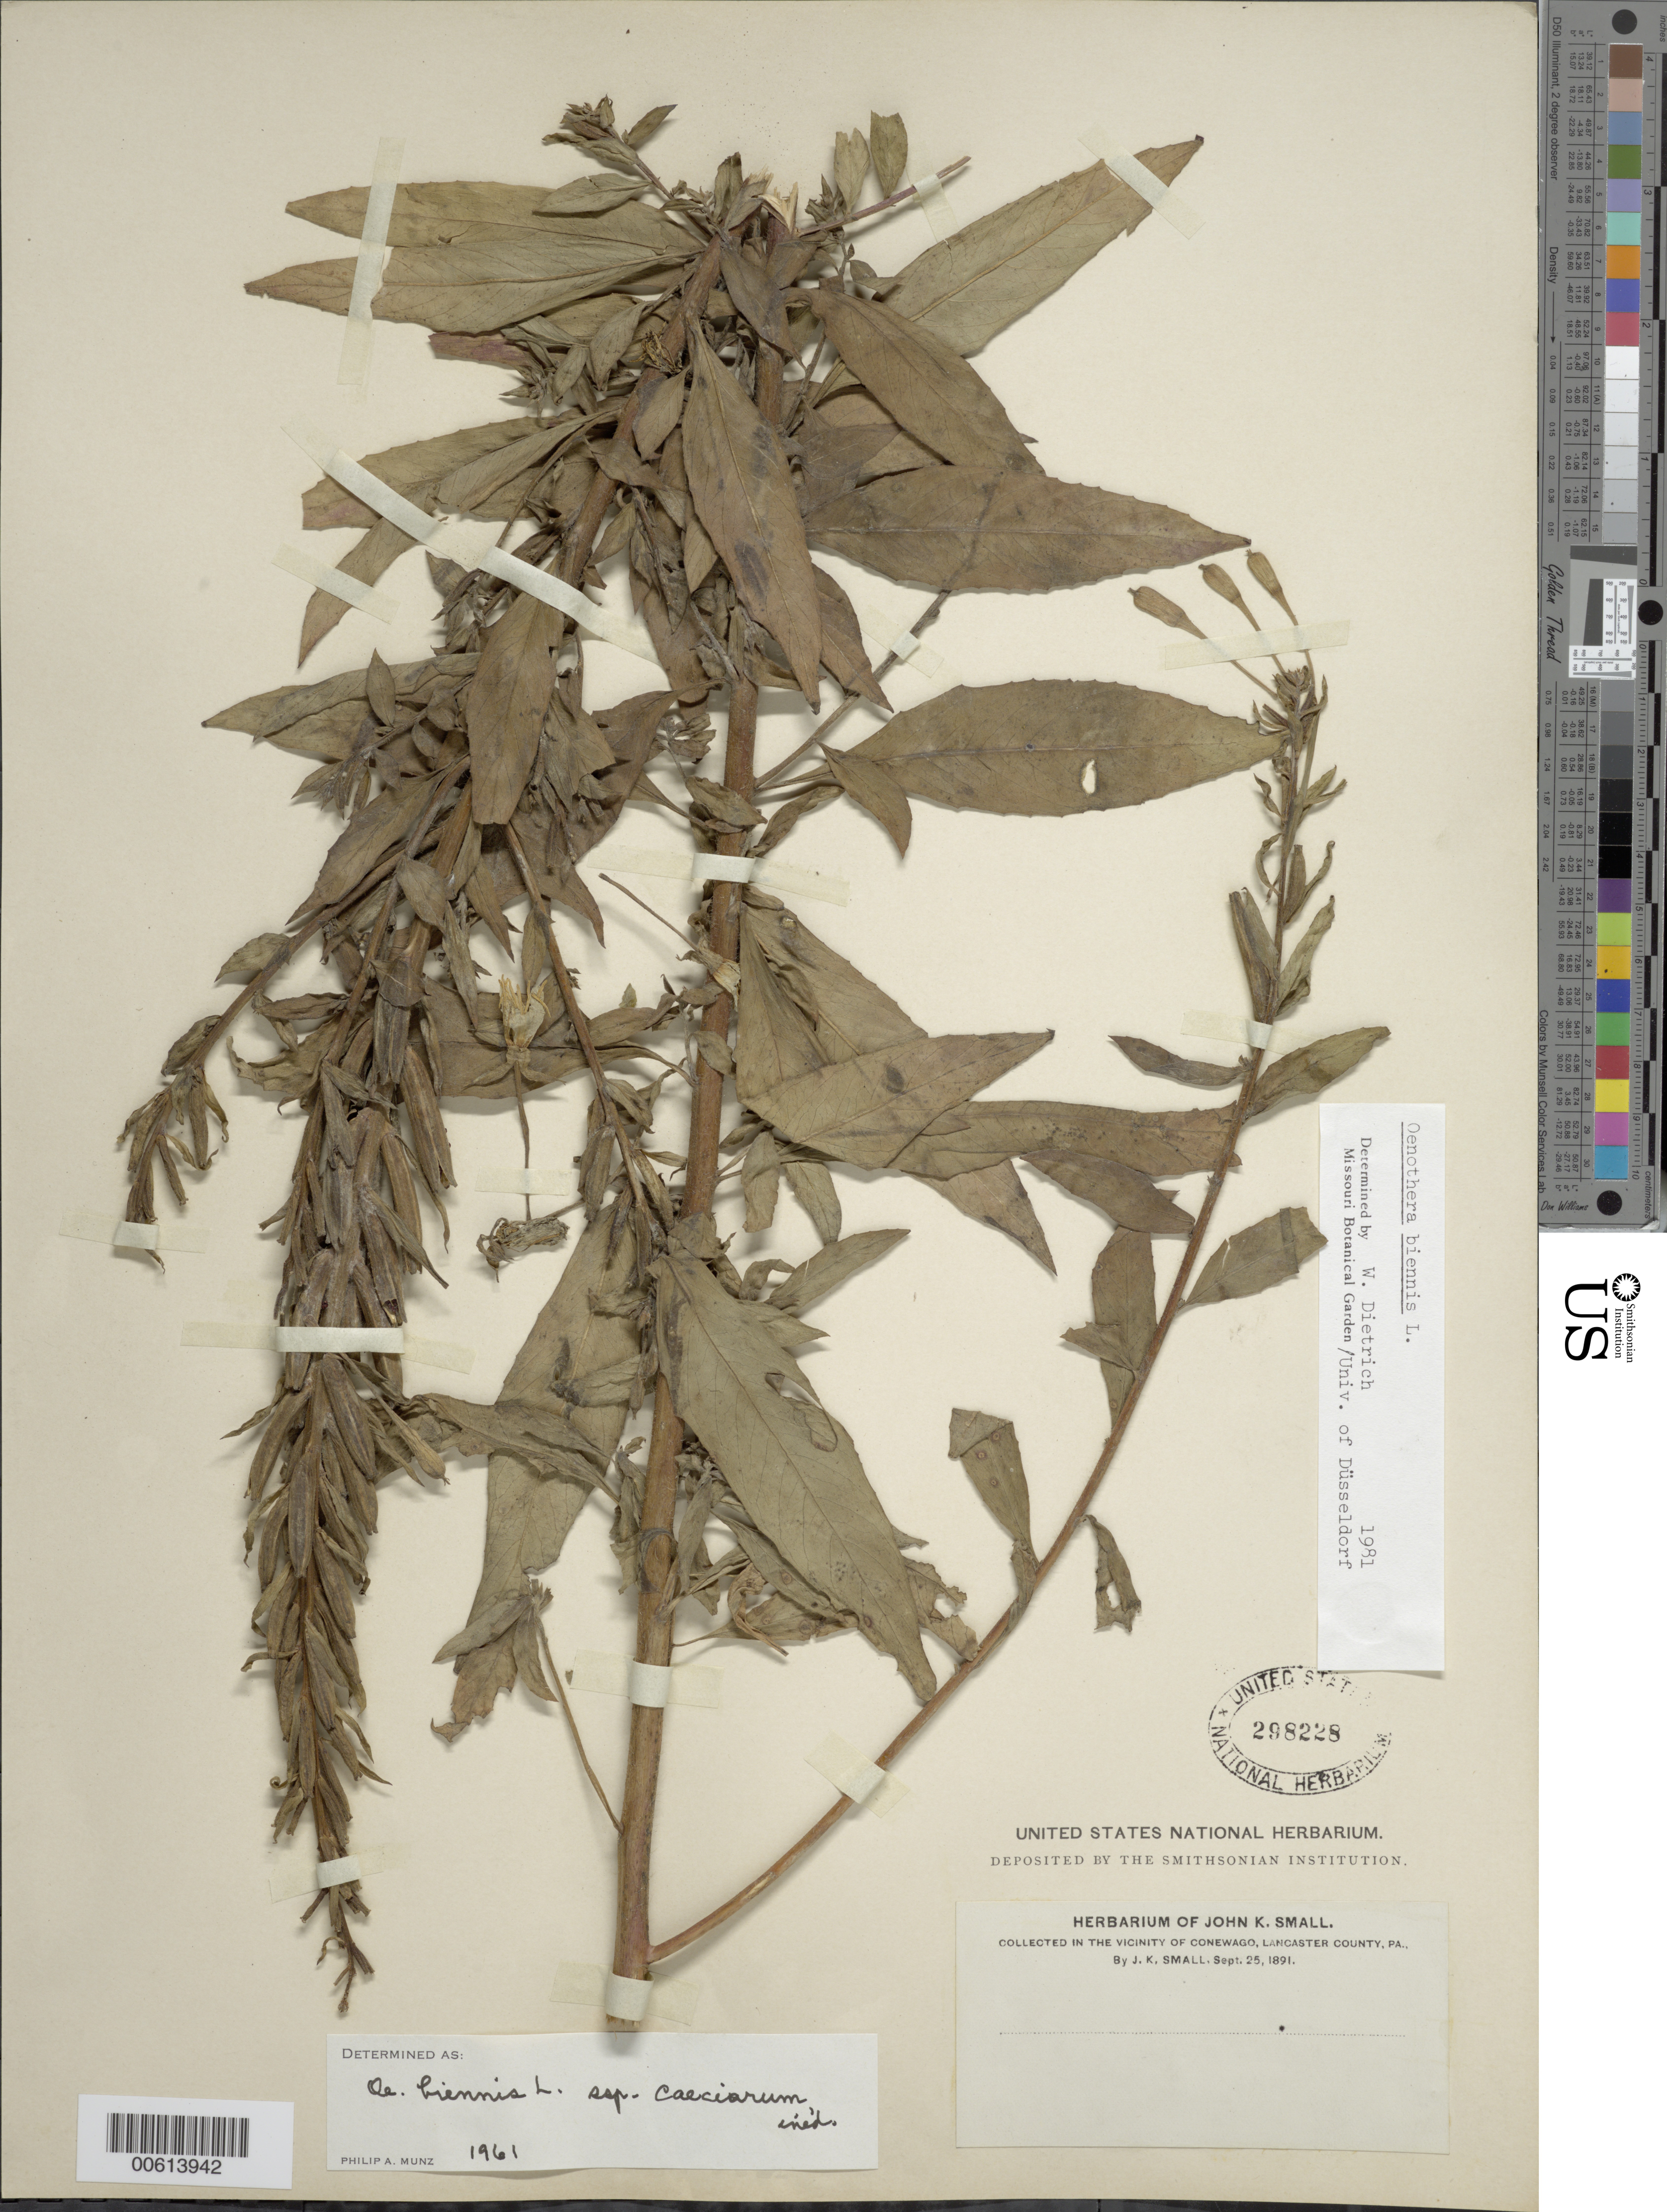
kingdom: Plantae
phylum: Tracheophyta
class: Magnoliopsida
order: Myrtales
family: Onagraceae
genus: Oenothera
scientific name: Oenothera biennis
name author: L.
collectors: J. K. Small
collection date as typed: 25 Sep 1891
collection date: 1891-09-25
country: United States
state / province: Pennsylvania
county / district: Lancaster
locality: Conewago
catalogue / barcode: US 298228